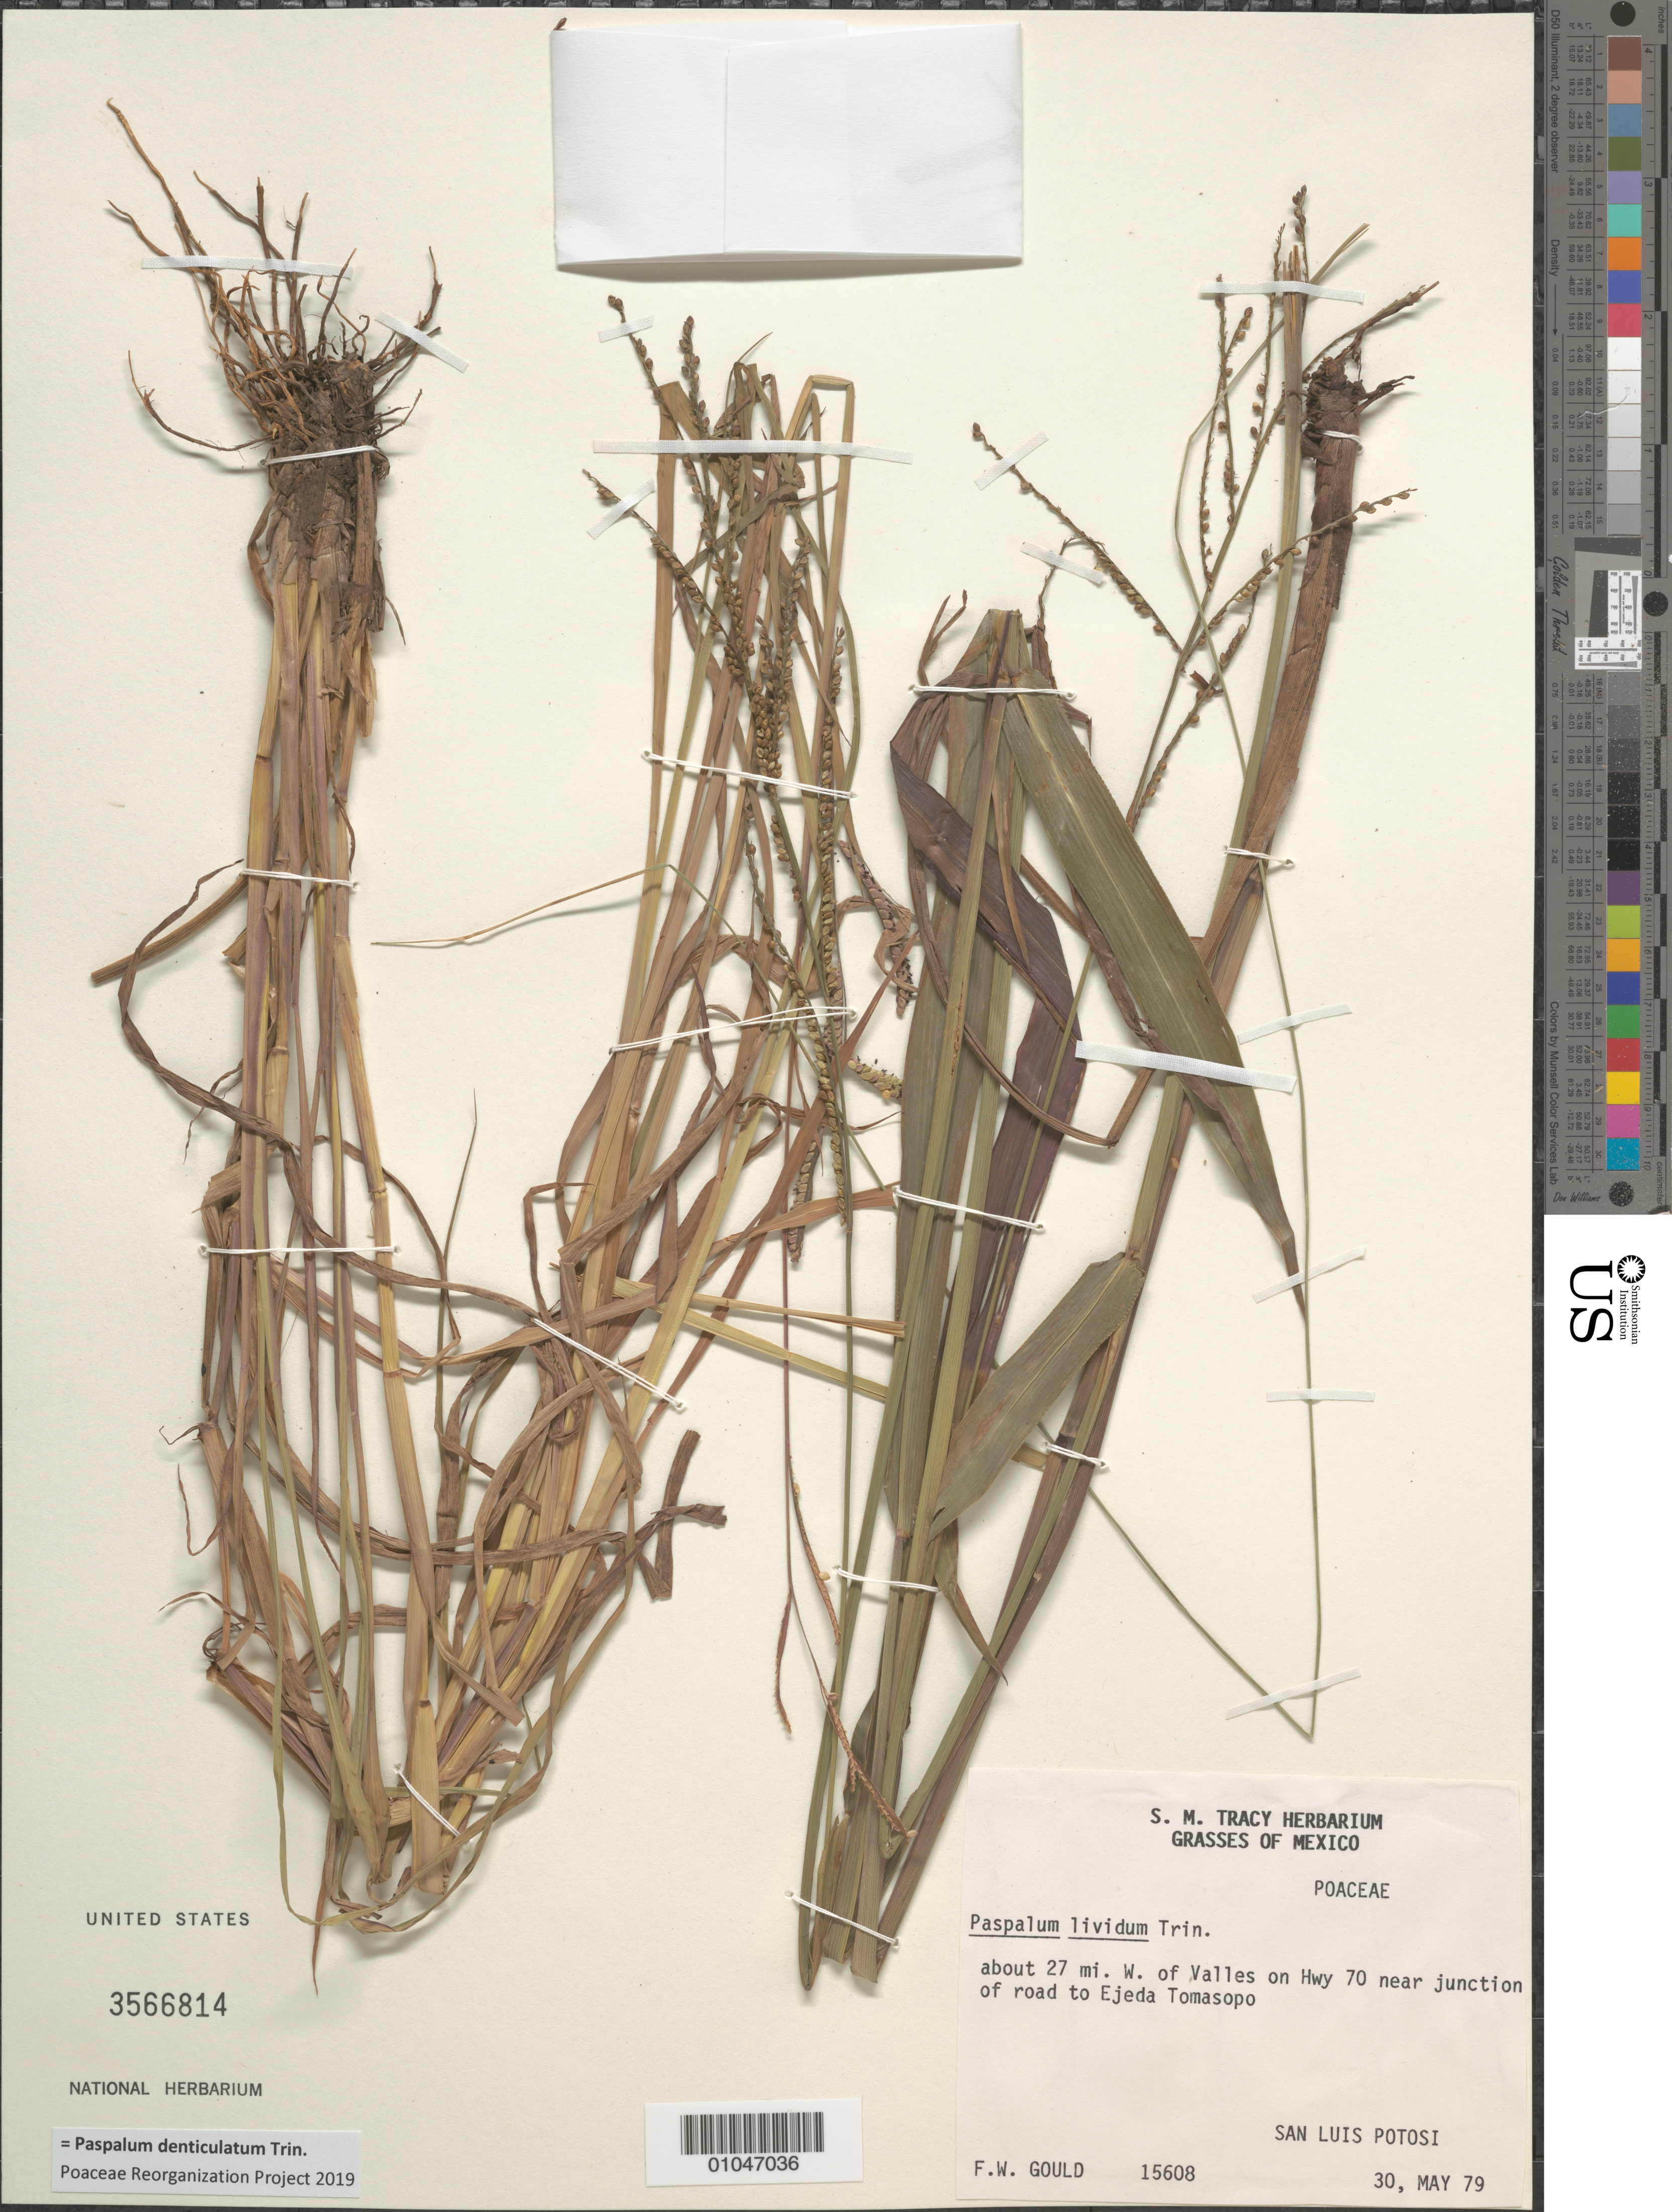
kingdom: Plantae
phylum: Tracheophyta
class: Liliopsida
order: Poales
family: Poaceae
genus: Paspalum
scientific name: Paspalum lividum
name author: Trin. in Schltdl.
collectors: F. W. Gould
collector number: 15608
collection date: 1979-05-30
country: Mexico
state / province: San Luis Potosí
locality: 27 mi W of Valles on Hwy 70 near junction of road to Ejeda Tomasopo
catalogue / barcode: US 3566814